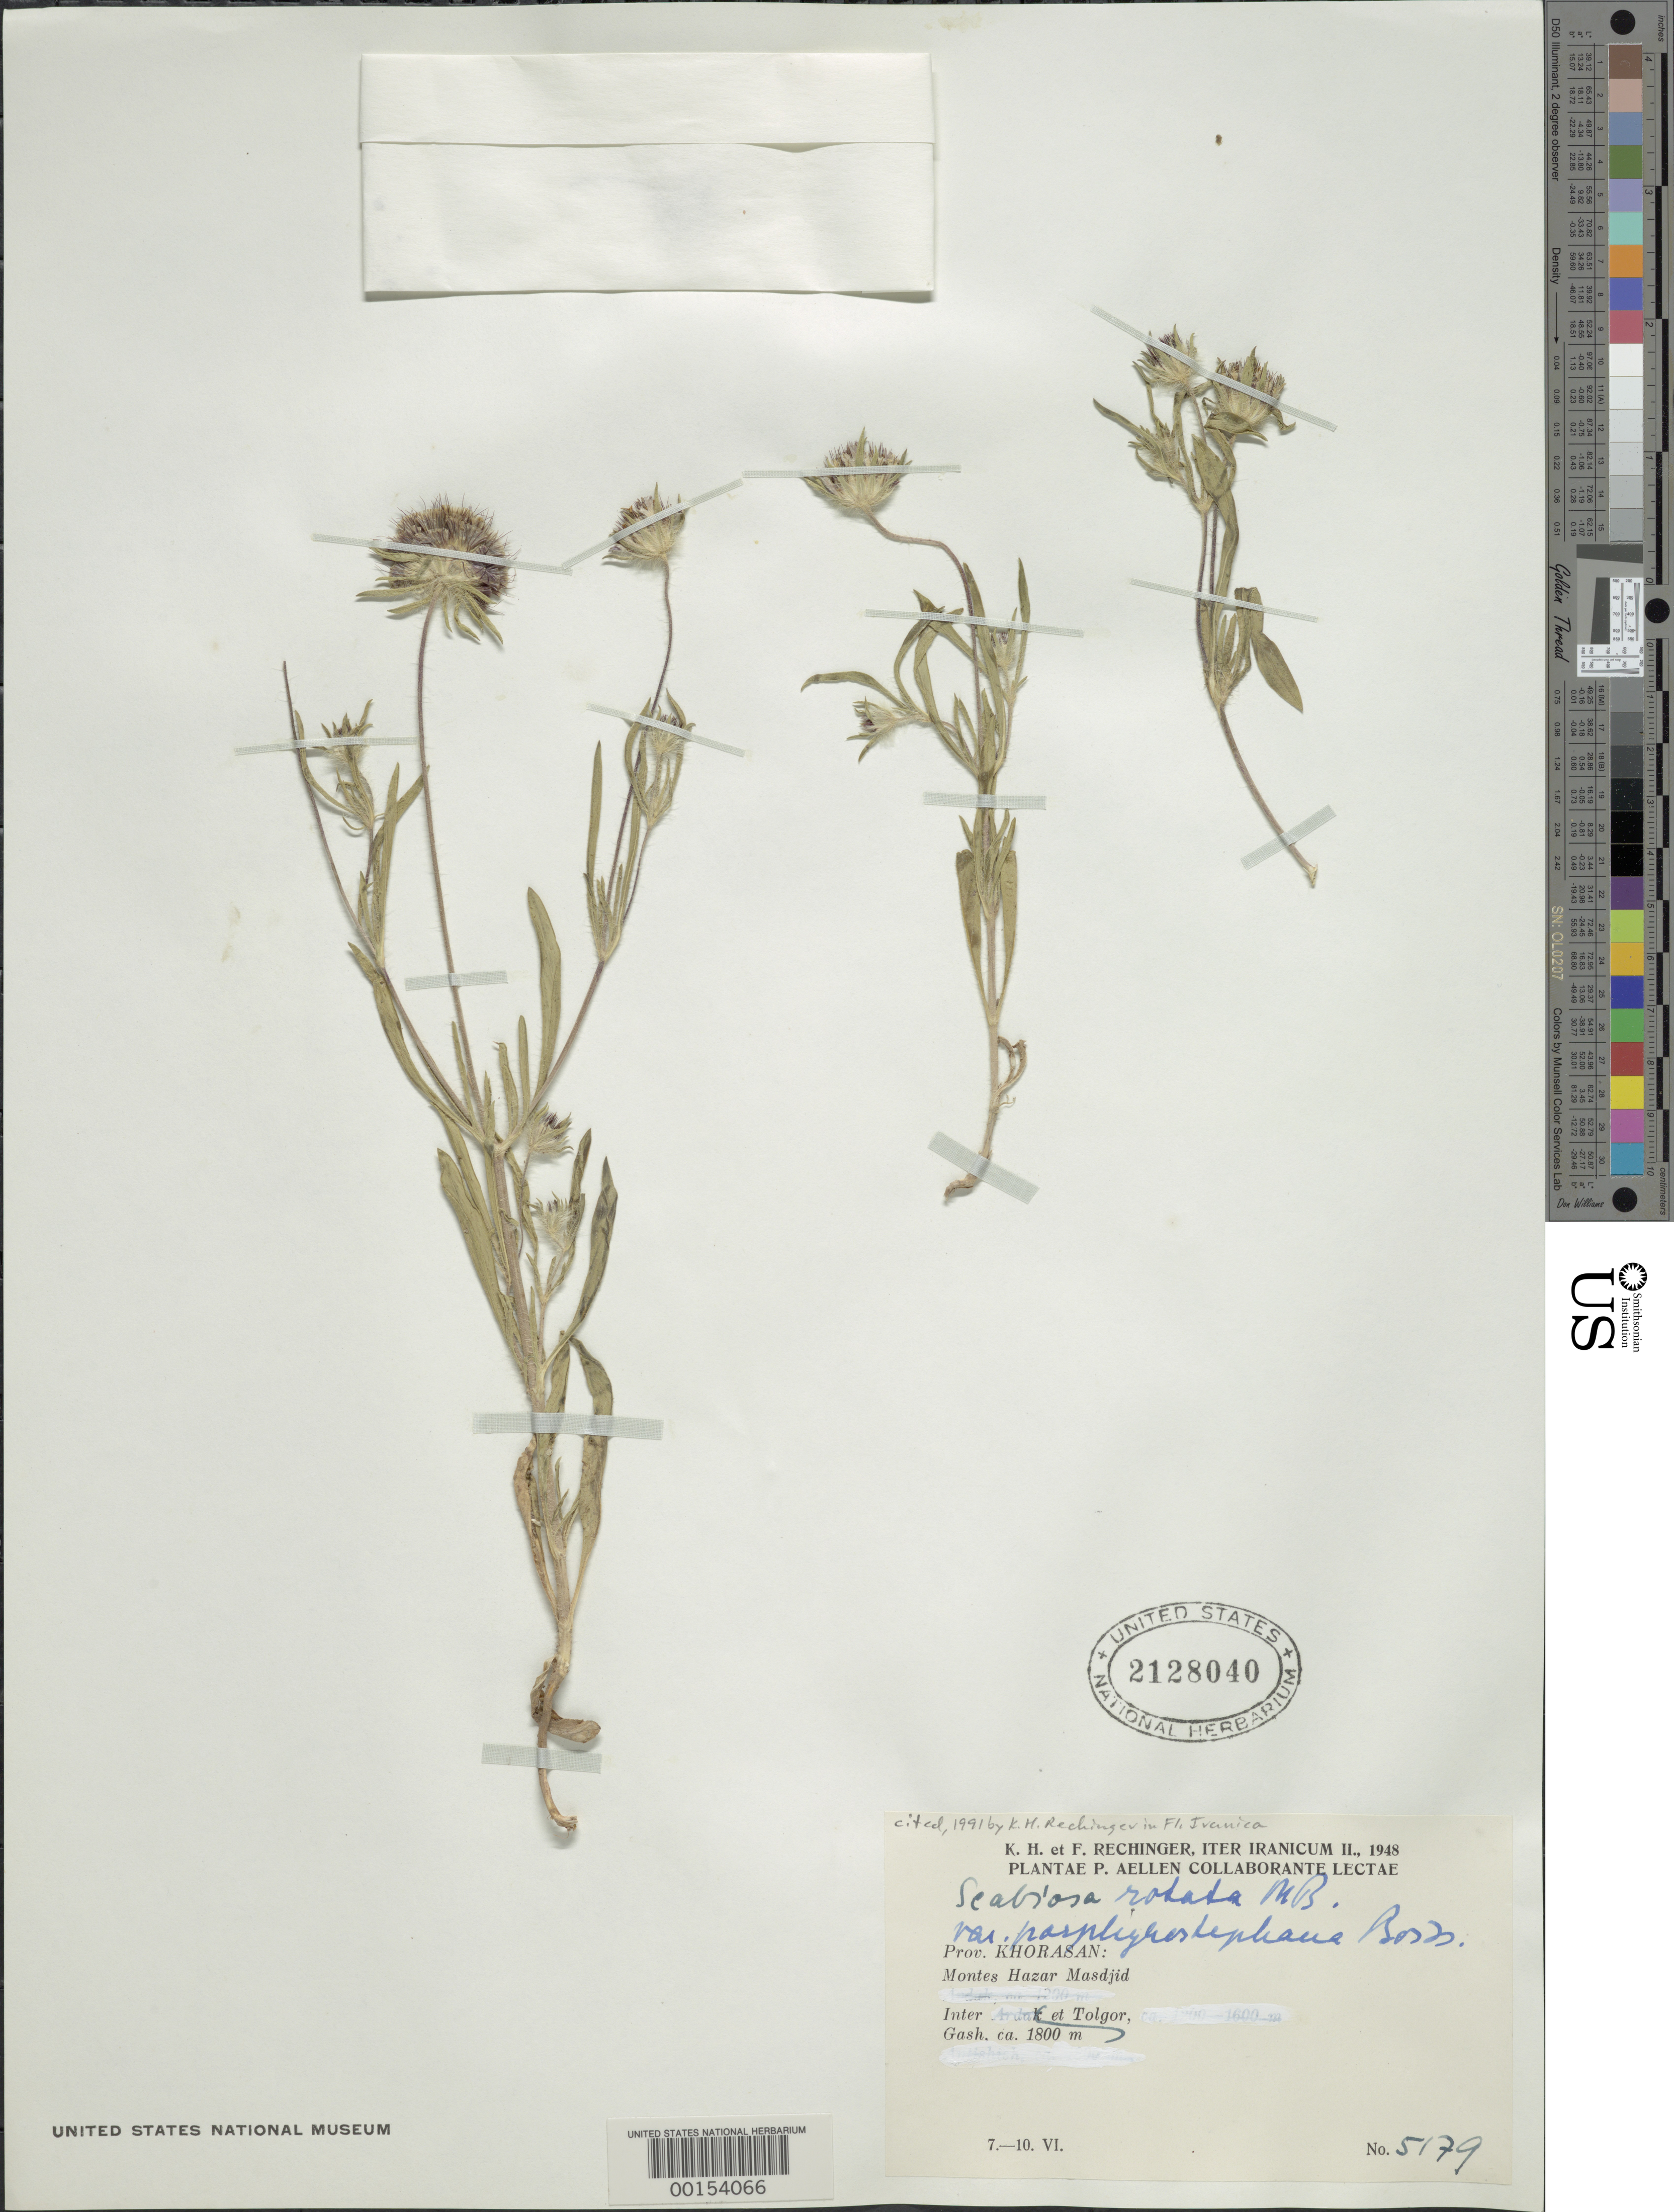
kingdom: Plantae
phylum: Tracheophyta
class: Magnoliopsida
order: Dipsacales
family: Caprifoliaceae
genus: Scabiosa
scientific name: Scabiosa rotata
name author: M. Bieb.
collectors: K. H. Rechinger & P. Aellen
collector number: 5179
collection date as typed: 07 Jun 1948 to 10 Jun 1948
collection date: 1948-06-07/1948-06-10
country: Iran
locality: Tolgor, Khorasan Prov.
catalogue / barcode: US 2128040